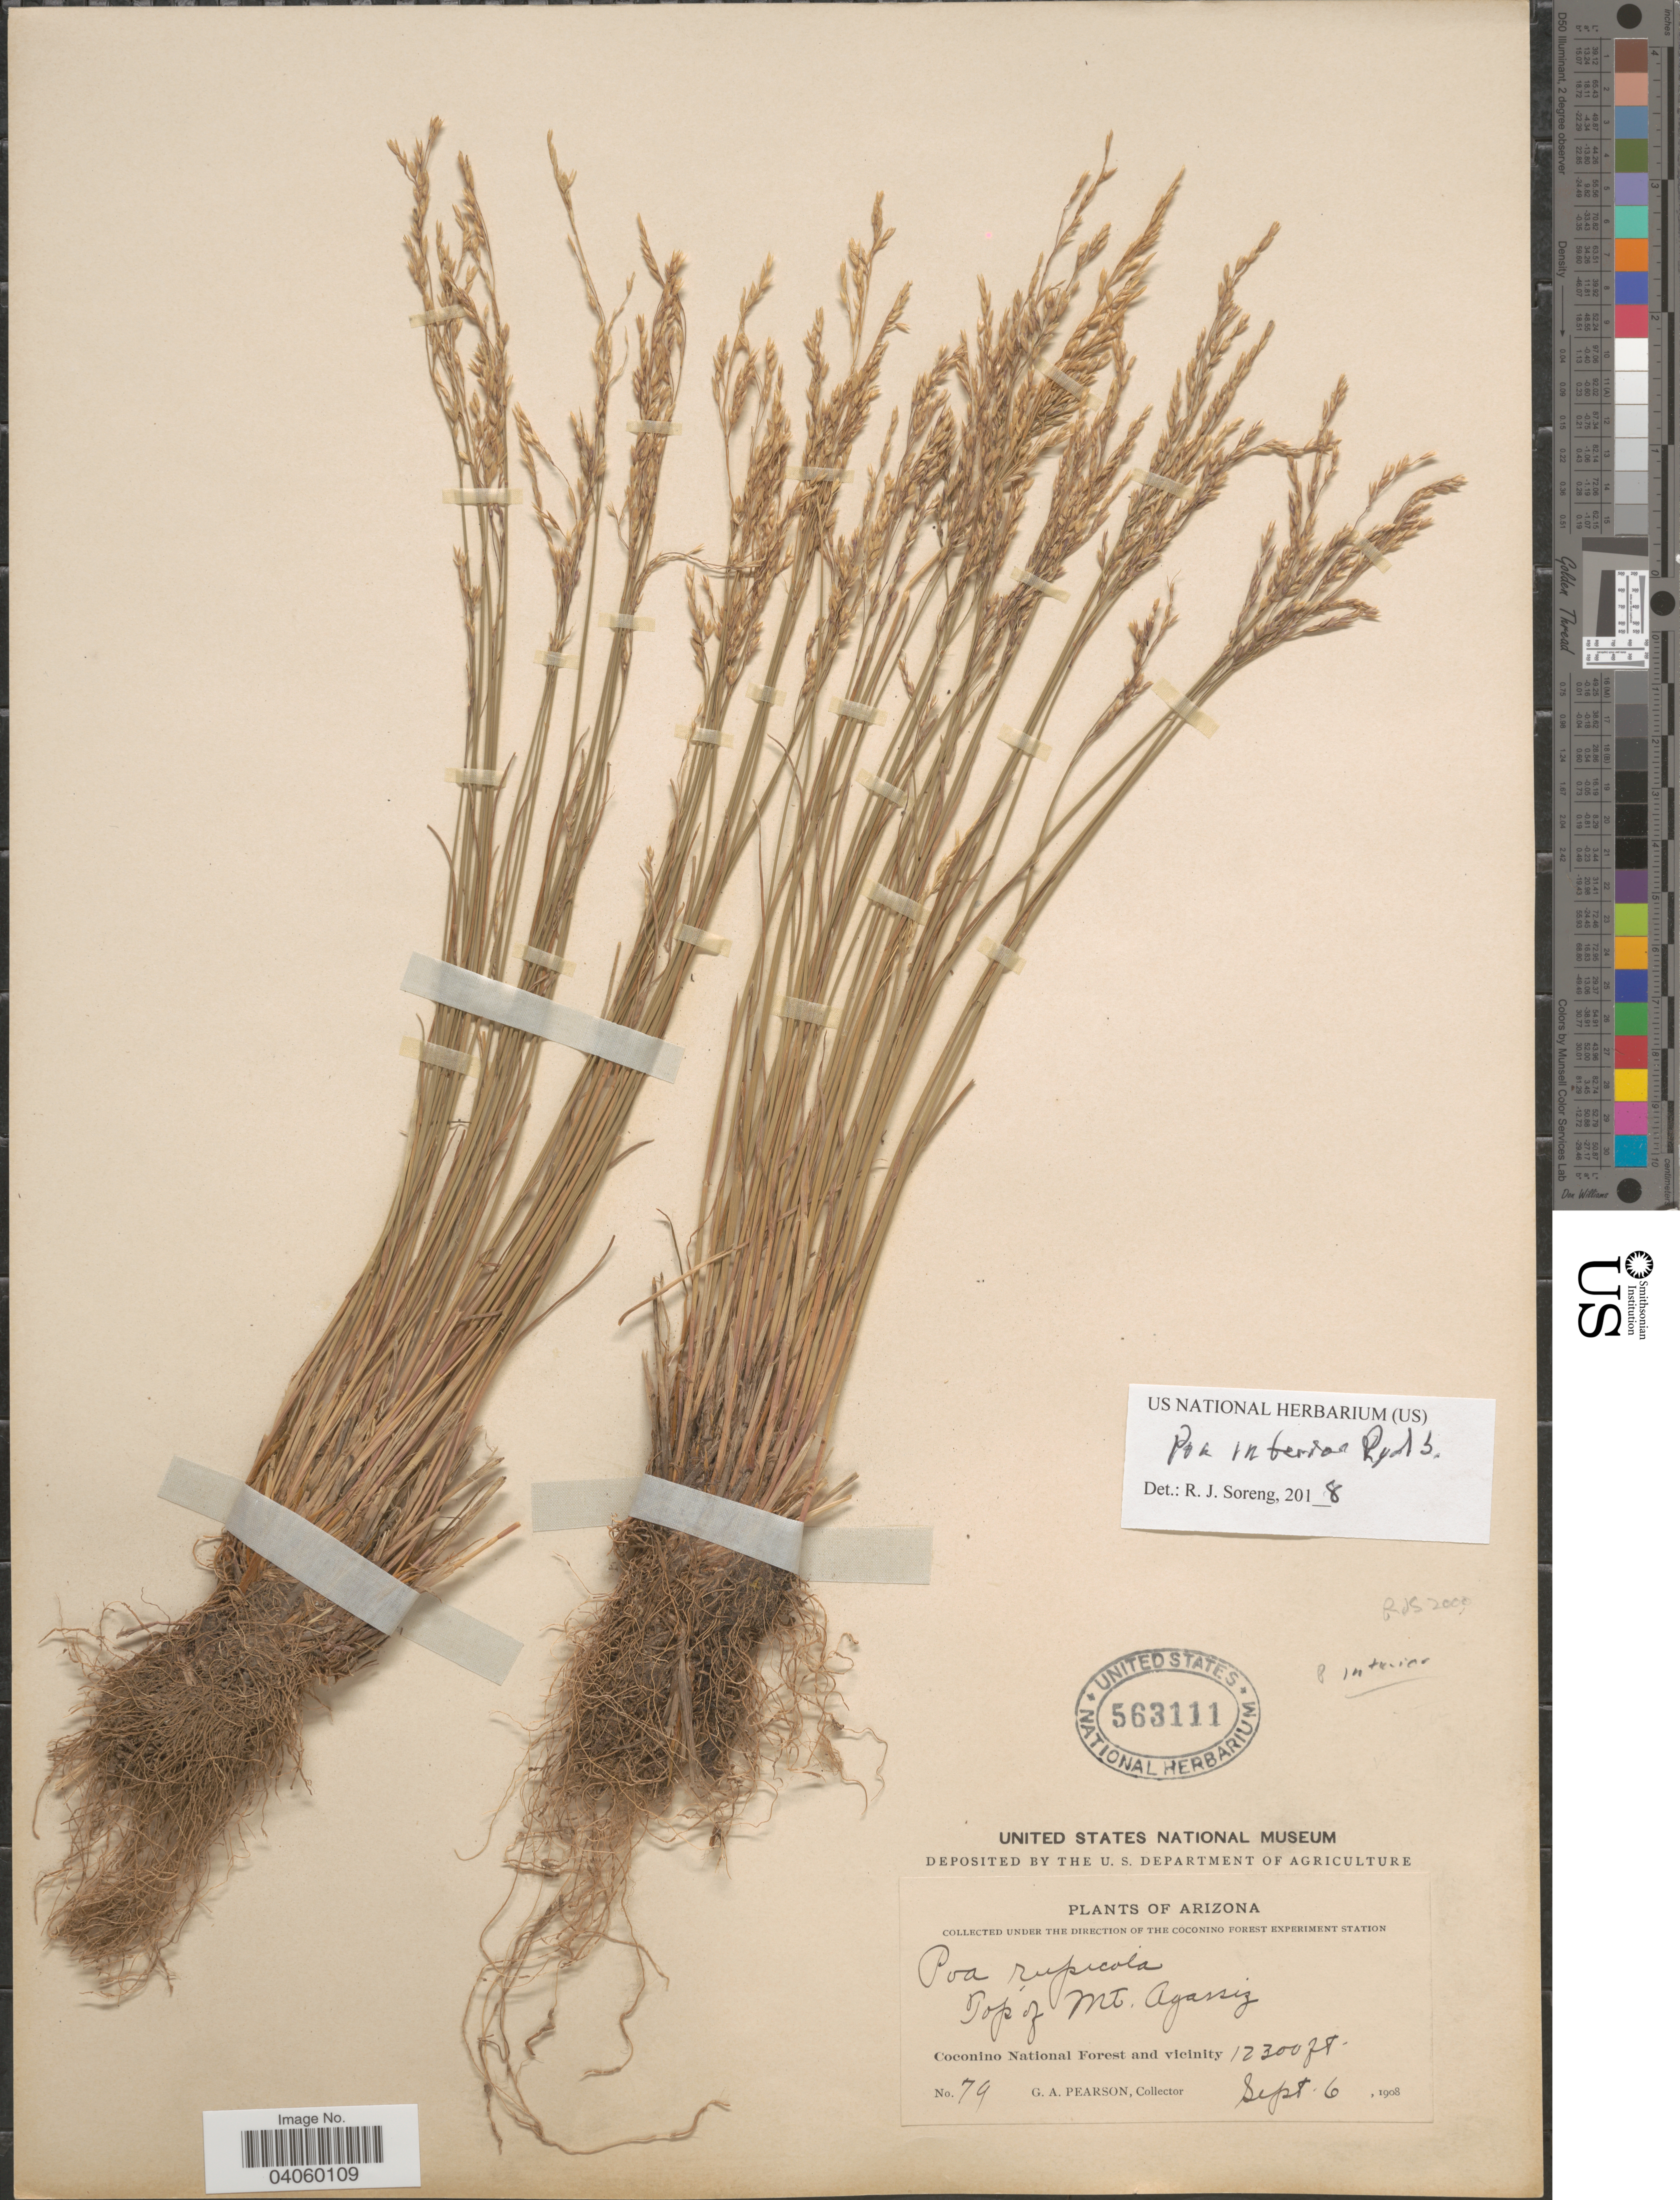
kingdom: Plantae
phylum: Tracheophyta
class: Liliopsida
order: Poales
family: Poaceae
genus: Poa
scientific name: Poa interior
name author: Rydb.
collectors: G. Pearson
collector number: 79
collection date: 1908-09-06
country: United States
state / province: Arizona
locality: Top of Mt. Agassiz. Coconino National Forest and vicinity.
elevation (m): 3749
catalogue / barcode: US 563111